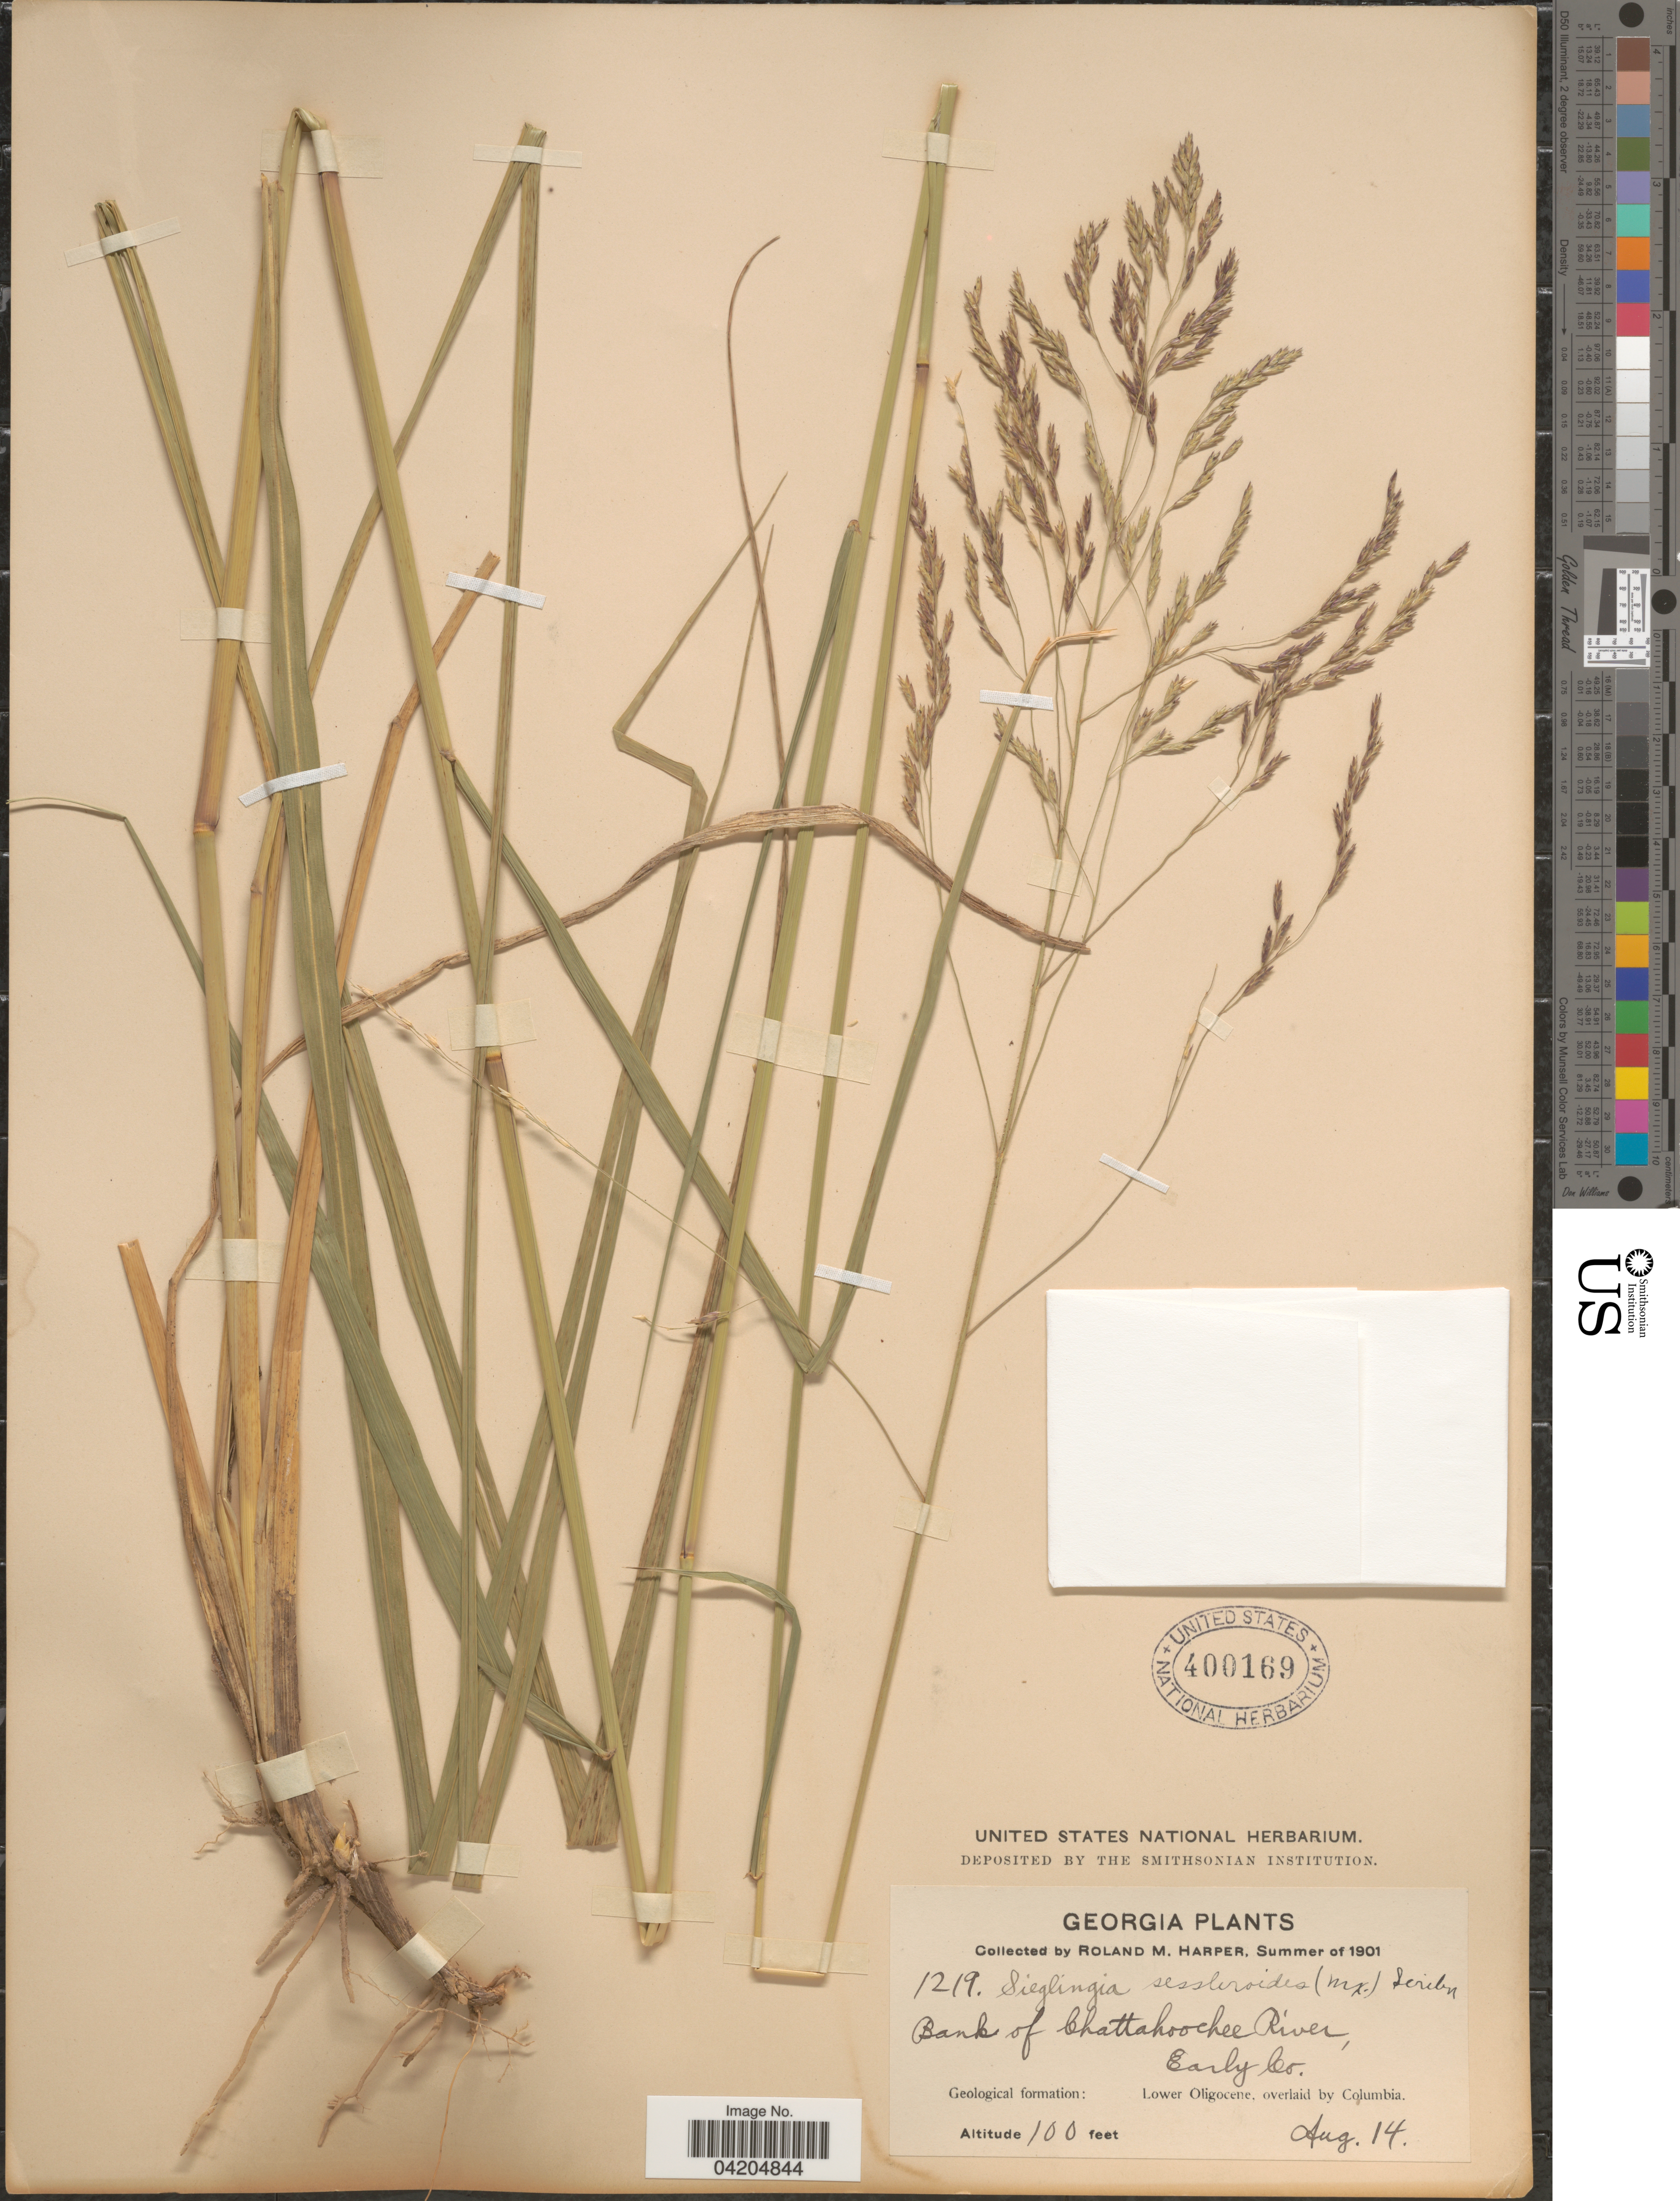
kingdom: Plantae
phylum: Tracheophyta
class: Liliopsida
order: Poales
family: Poaceae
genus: Tridens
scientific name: Tridens flavus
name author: (L.) Hitchc.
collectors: R. M. Harper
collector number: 1219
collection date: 1901-08-14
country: United States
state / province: Georgia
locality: Bank of Chattahoochee River, Early Co.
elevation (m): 30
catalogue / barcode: US 400169